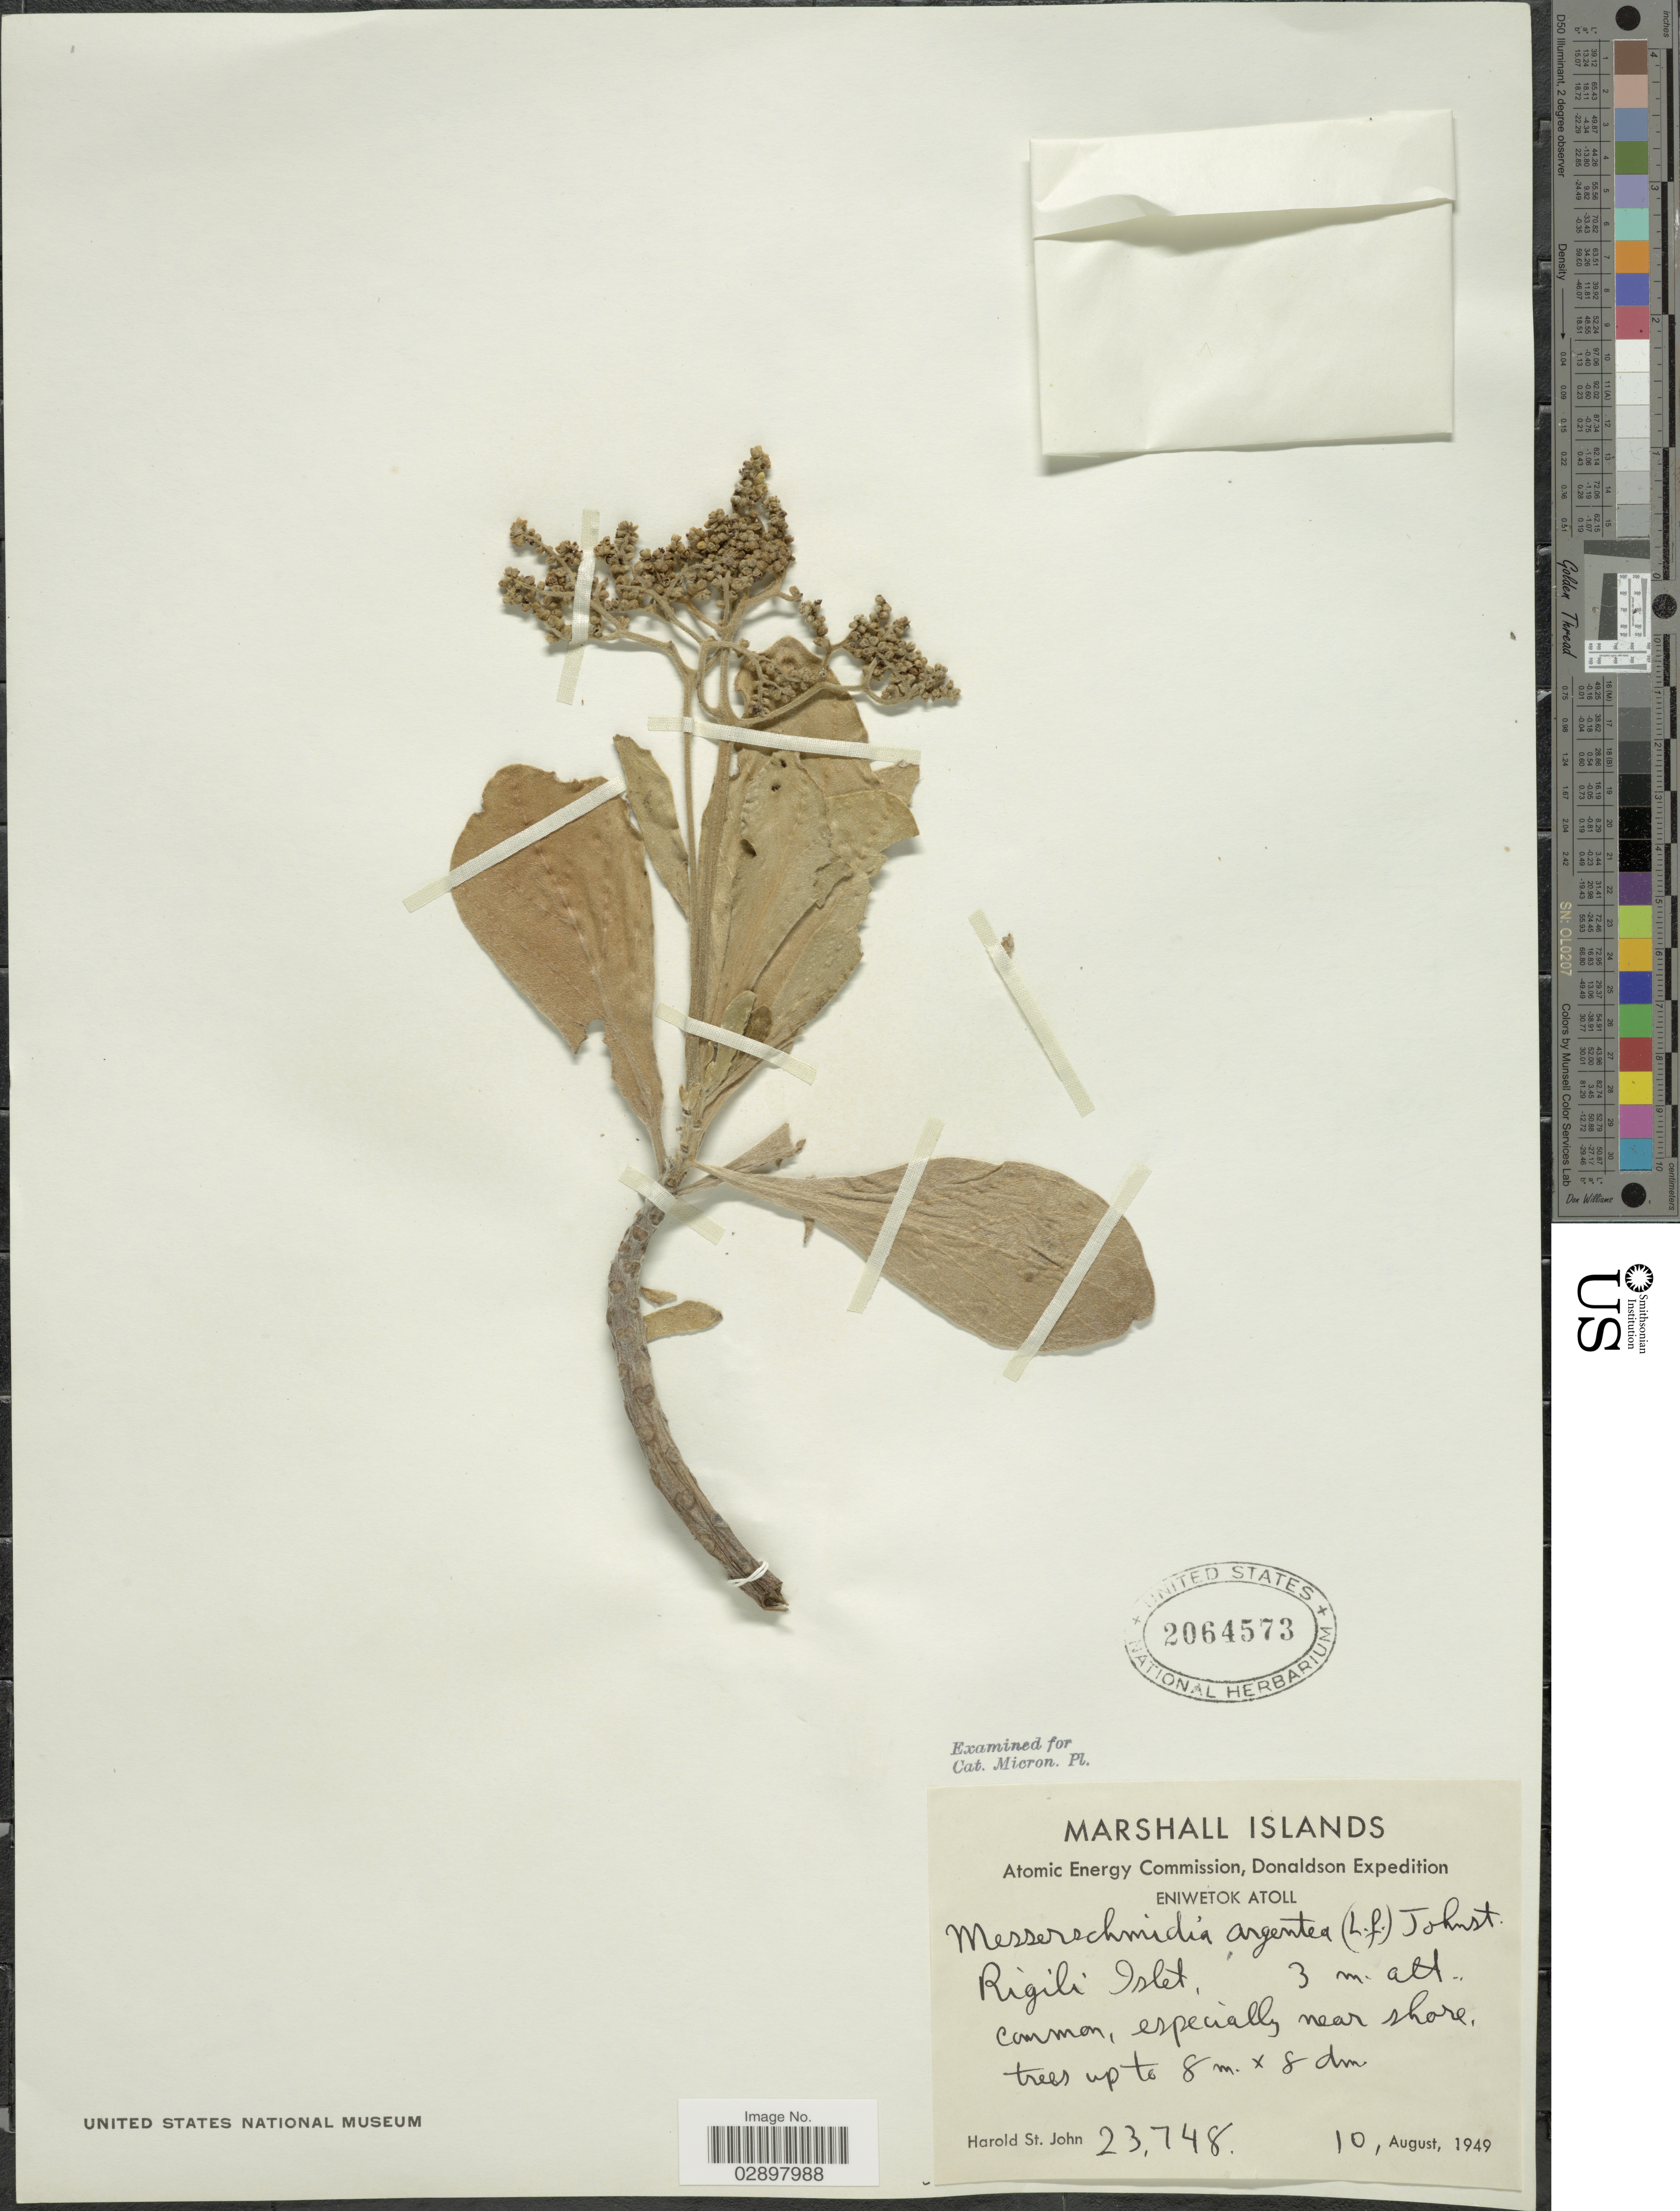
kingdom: Plantae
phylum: Tracheophyta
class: Magnoliopsida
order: Boraginales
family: Heliotropiaceae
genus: Heliotropium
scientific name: Heliotropium arboreum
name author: (Blanco) Mabberley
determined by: Wagner, W. L., (BOT), Smithsonian Institution - National Museum of Natural History (UNITED STATES)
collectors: H. St. John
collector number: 23748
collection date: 1949-08-10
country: Marshall Islands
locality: Eniwetok Atoll. Rigili Islet.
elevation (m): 3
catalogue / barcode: US 2064573